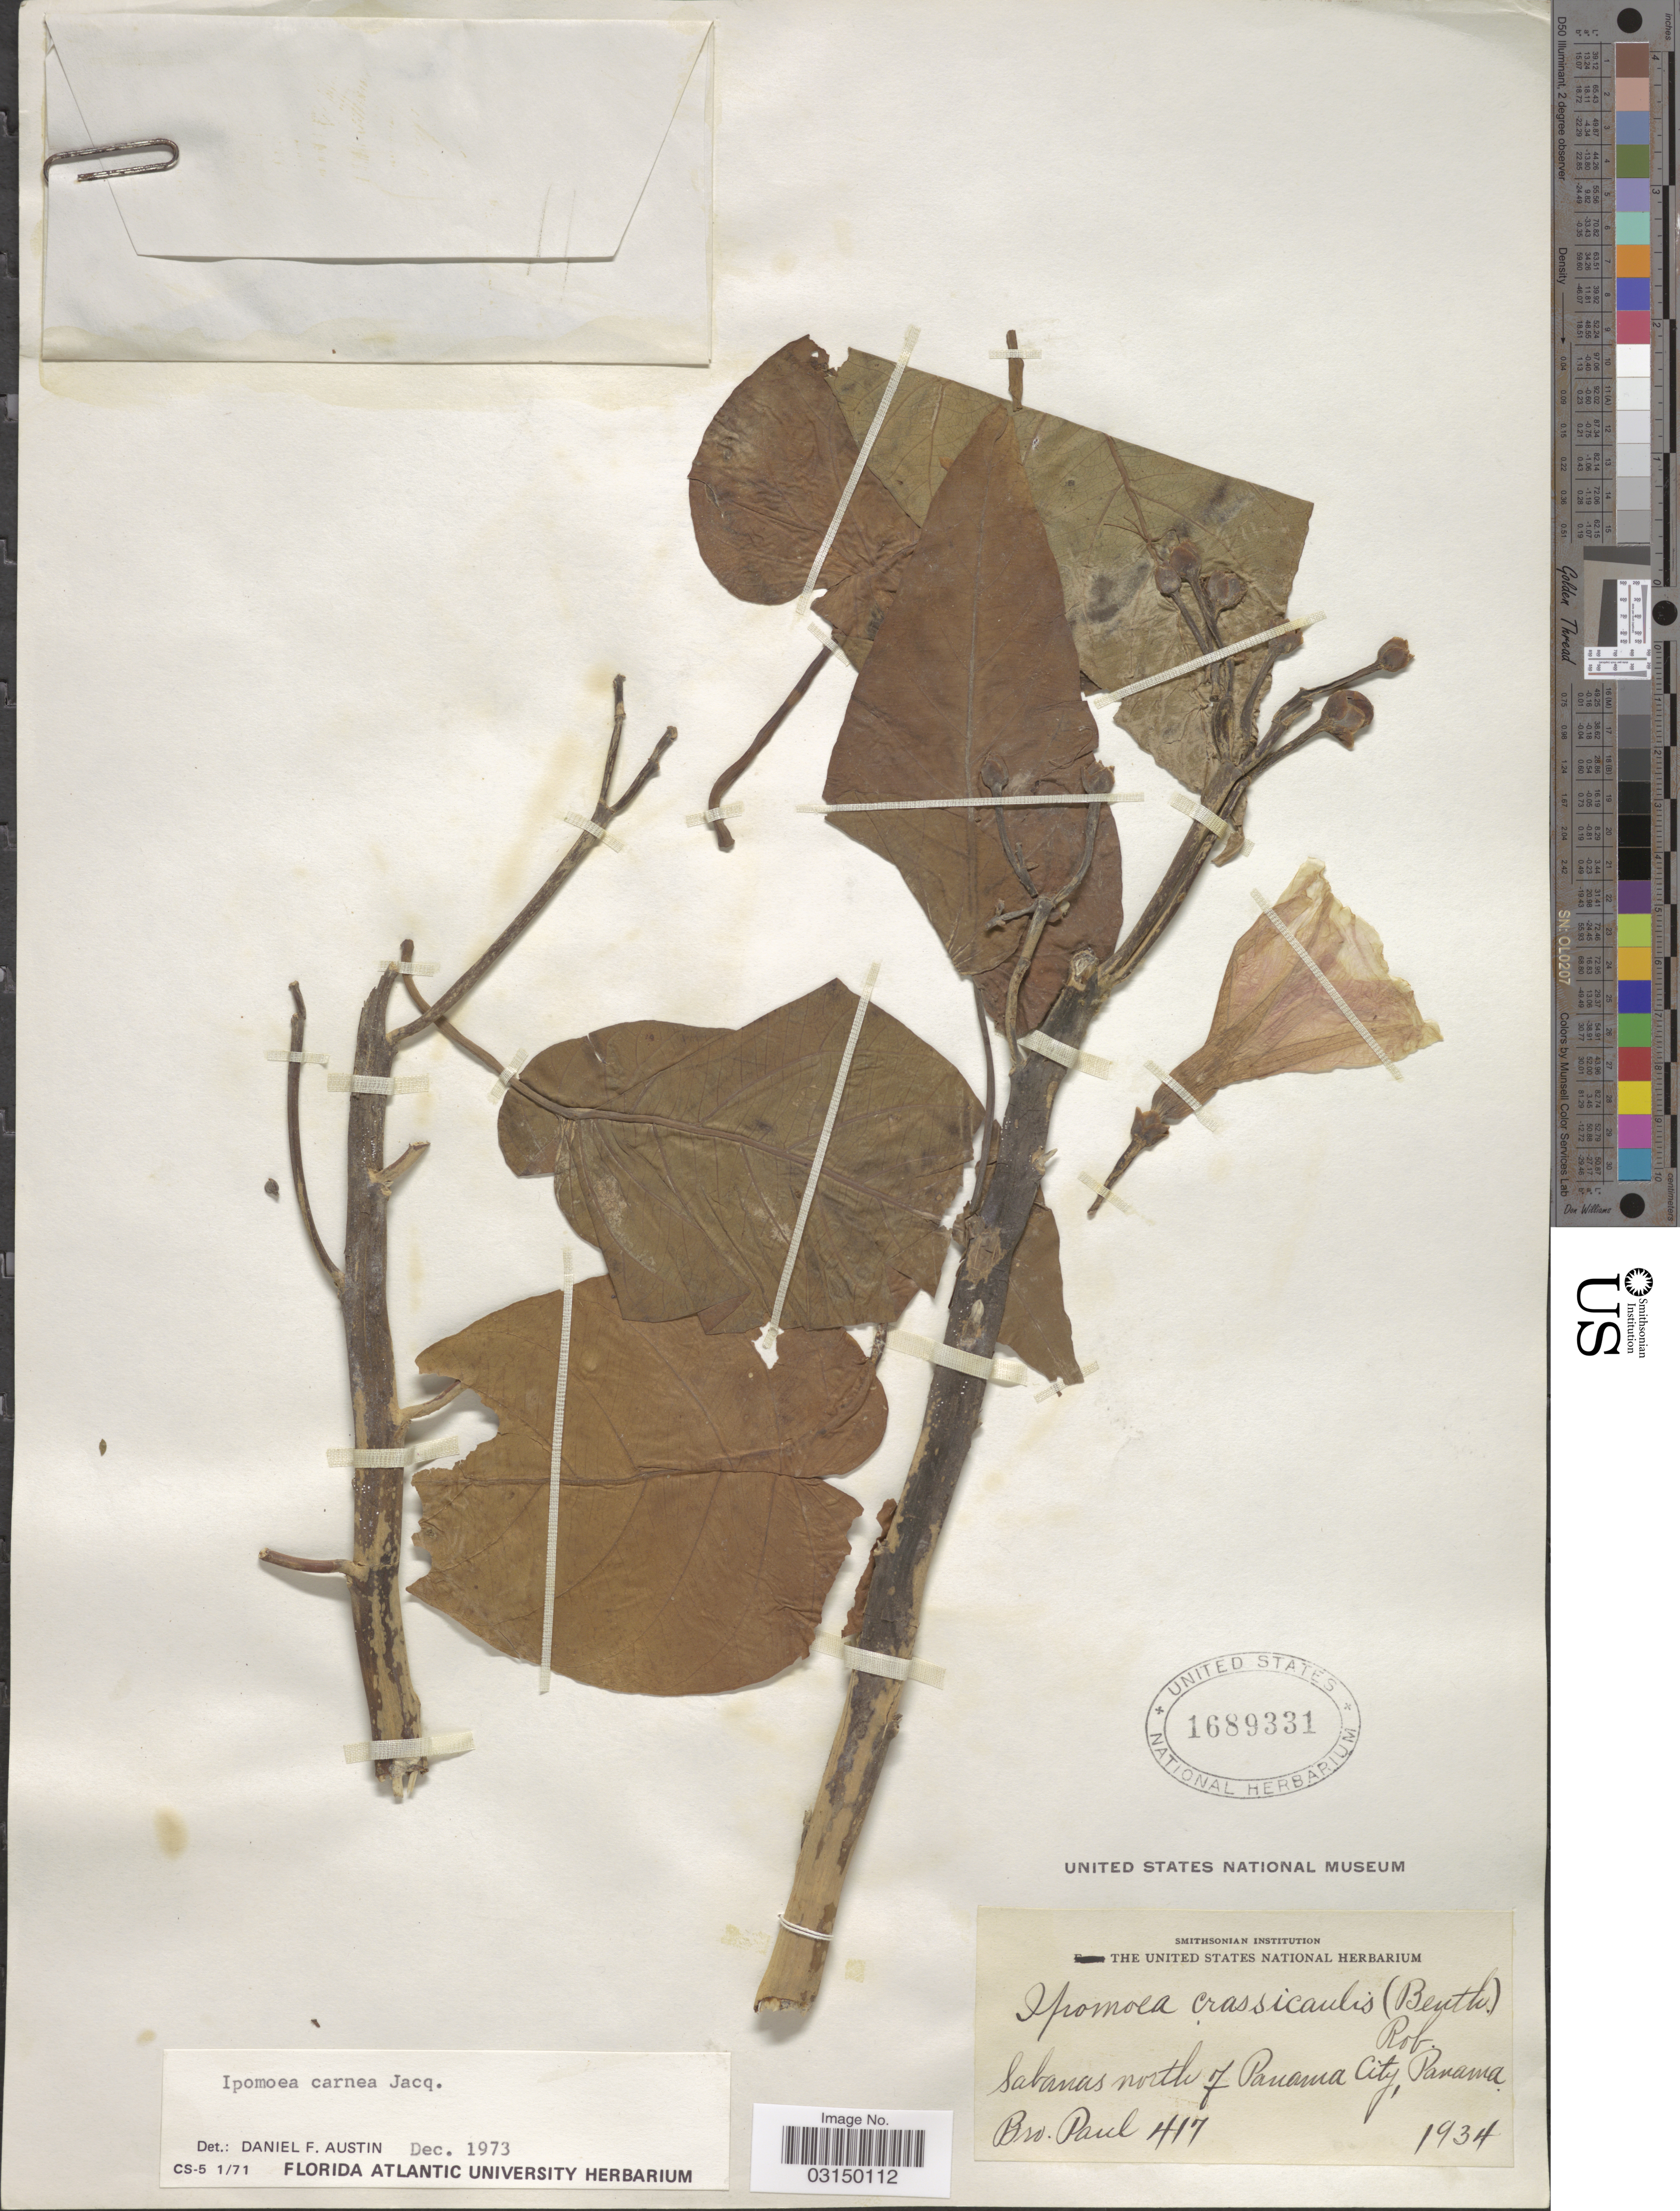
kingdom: Plantae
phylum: Tracheophyta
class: Magnoliopsida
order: Solanales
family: Convolvulaceae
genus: Ipomoea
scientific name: Ipomoea carnea subsp. fistulosa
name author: (Mart. ex Choisy) D.F. Austin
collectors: B. Paul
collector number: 417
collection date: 1934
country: Panama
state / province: Panamá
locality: Sabanas north of Panama City, Panama.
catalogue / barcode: US 1689331